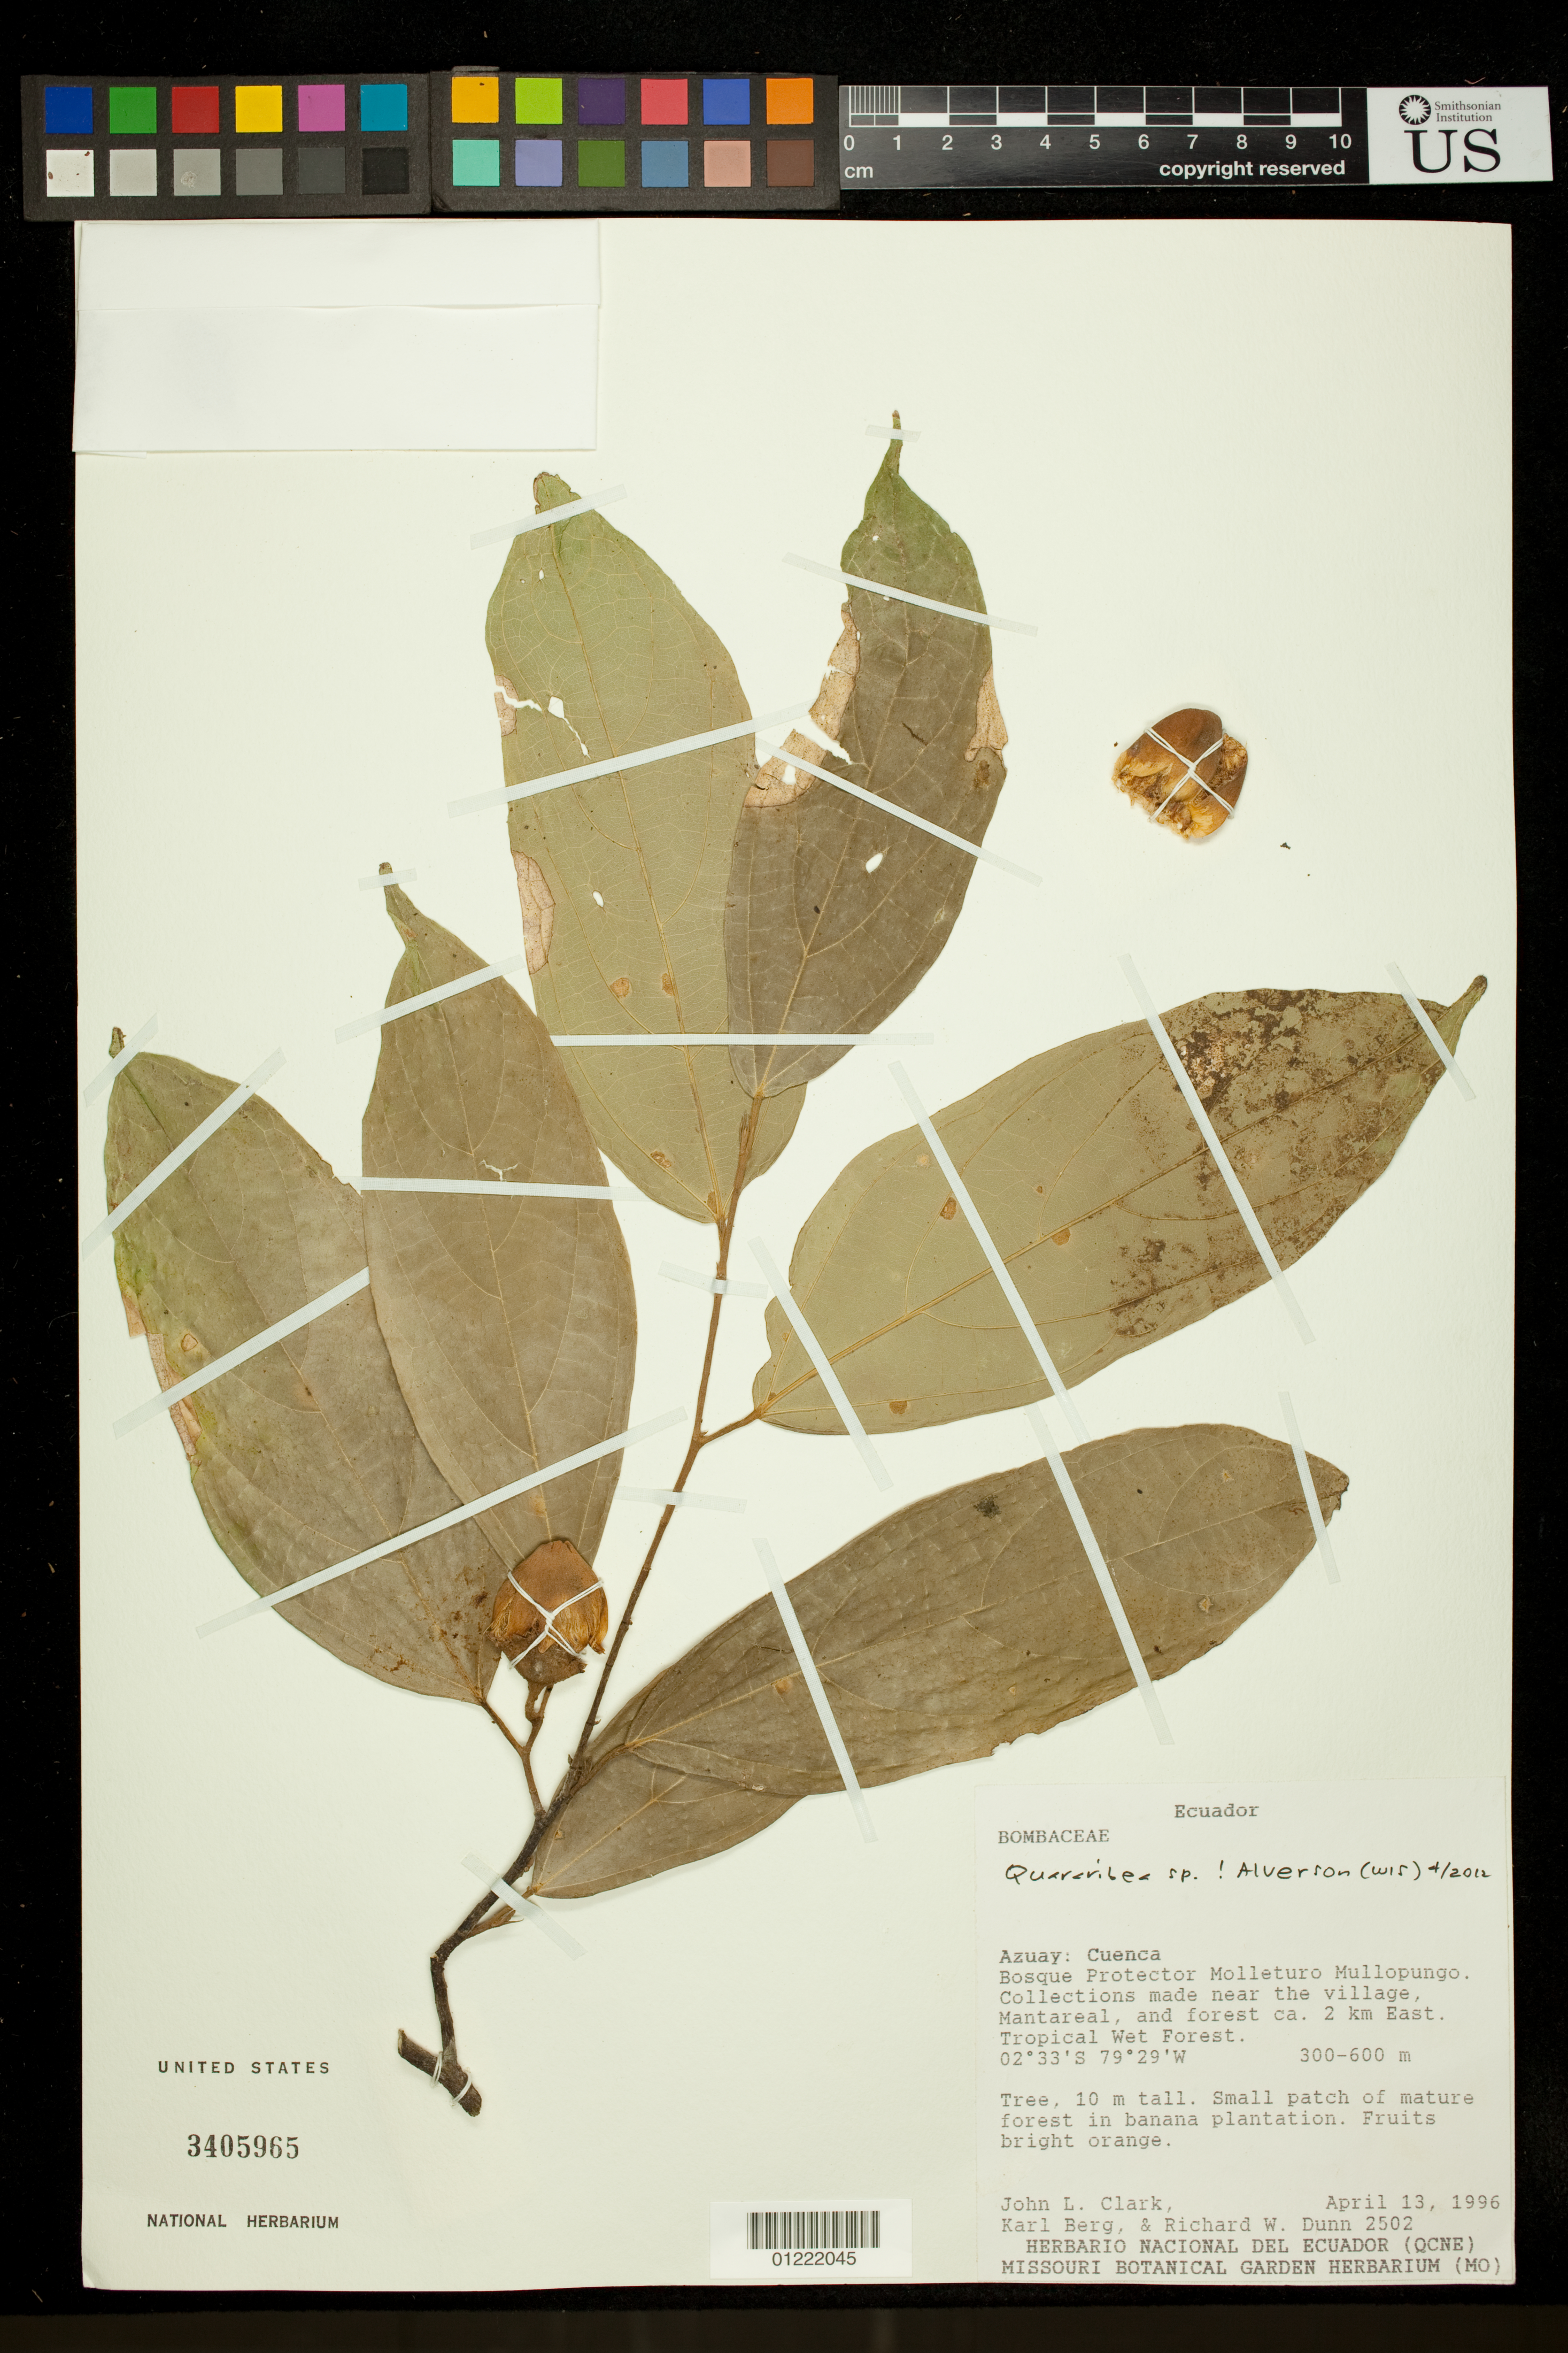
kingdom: Plantae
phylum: Tracheophyta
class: Magnoliopsida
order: Malvales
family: Malvaceae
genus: Quararibea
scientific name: Quararibea caldasiana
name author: Fern. Alonso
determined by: Dorr, L. J., (BOT), Smithsonian Institution - National Museum of Natural History (UNITED STATES)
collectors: J. L. Clark, K. Berg & R. Dunn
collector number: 2502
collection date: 1996-04-13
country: Ecuador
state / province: Azuay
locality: Cuenca. Bosque Protector Molleturo Mullopungo. Collections made near the village, Mantareal, and forest ca. 2 km East. Tropical Wet Forest.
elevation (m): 300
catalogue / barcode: US 3405965